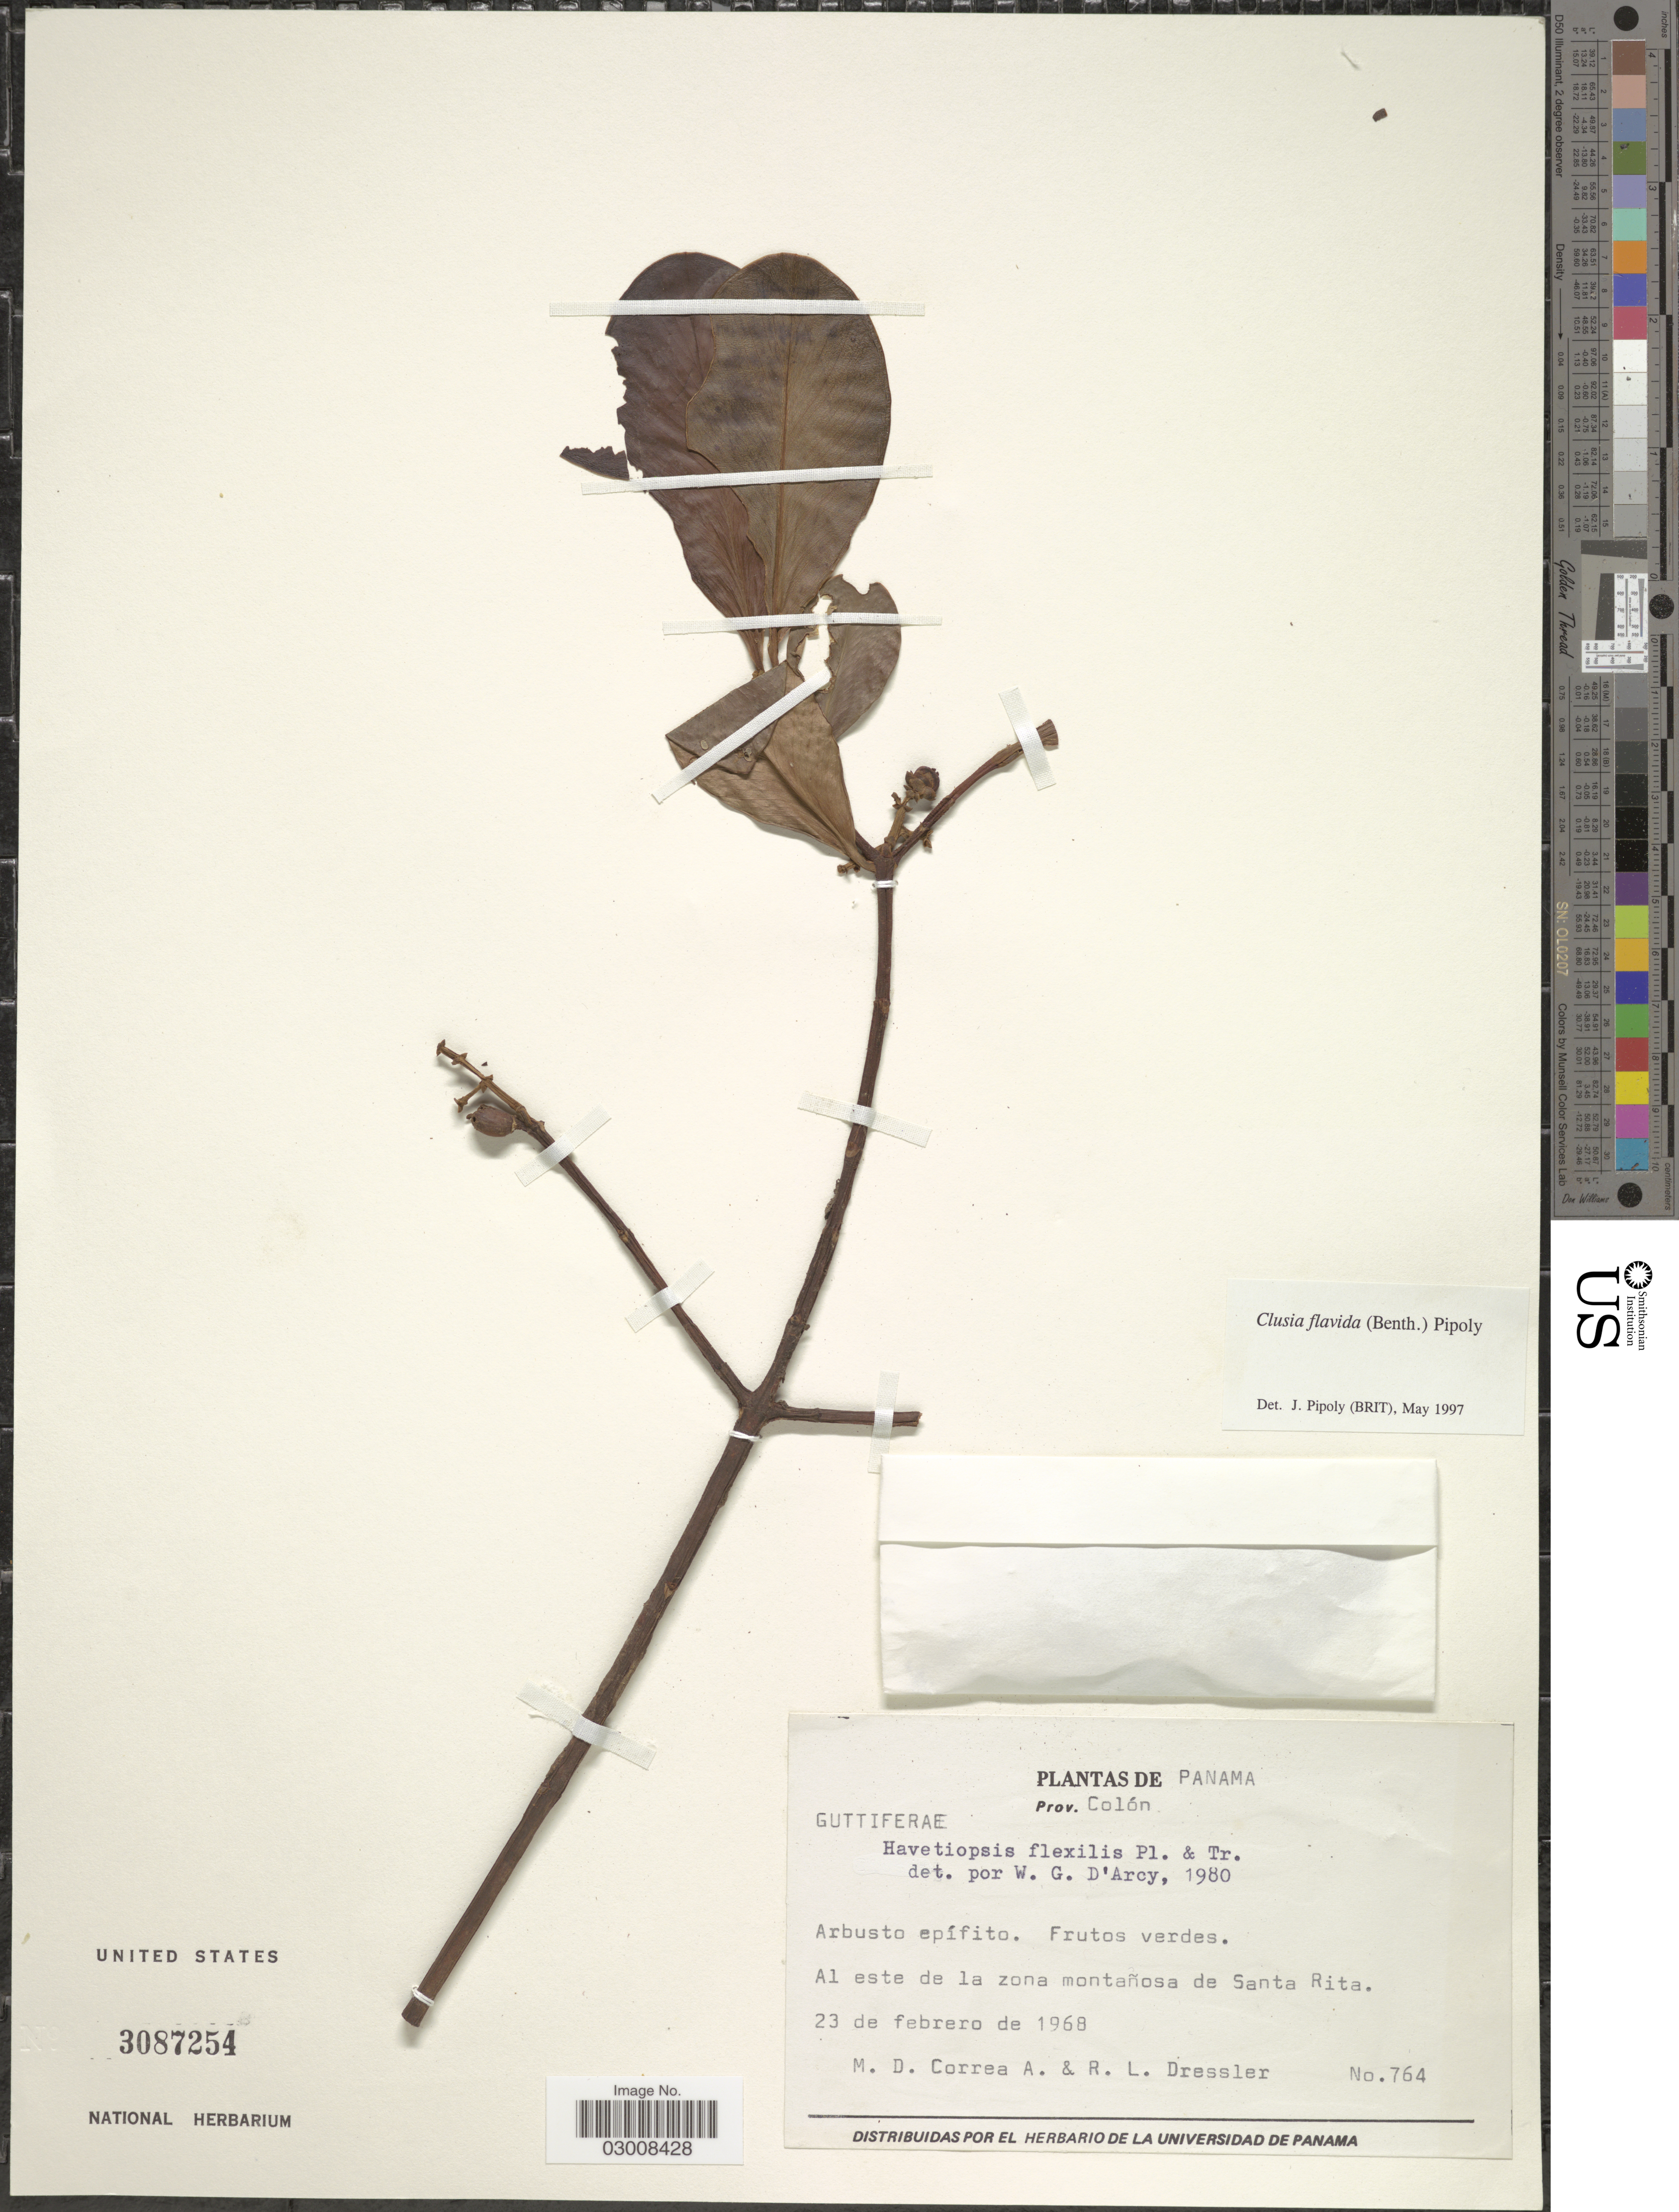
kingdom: Plantae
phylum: Tracheophyta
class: Magnoliopsida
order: Malpighiales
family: Clusiaceae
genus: Clusia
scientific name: Clusia flavida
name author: (Benth.) Pipoly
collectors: M. D. Corrêa-A. & R. Dressler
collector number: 764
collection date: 1968-02-23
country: Panama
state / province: Colón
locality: Al este de la zona montañosa da Santa Rita.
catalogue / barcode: US 3087254